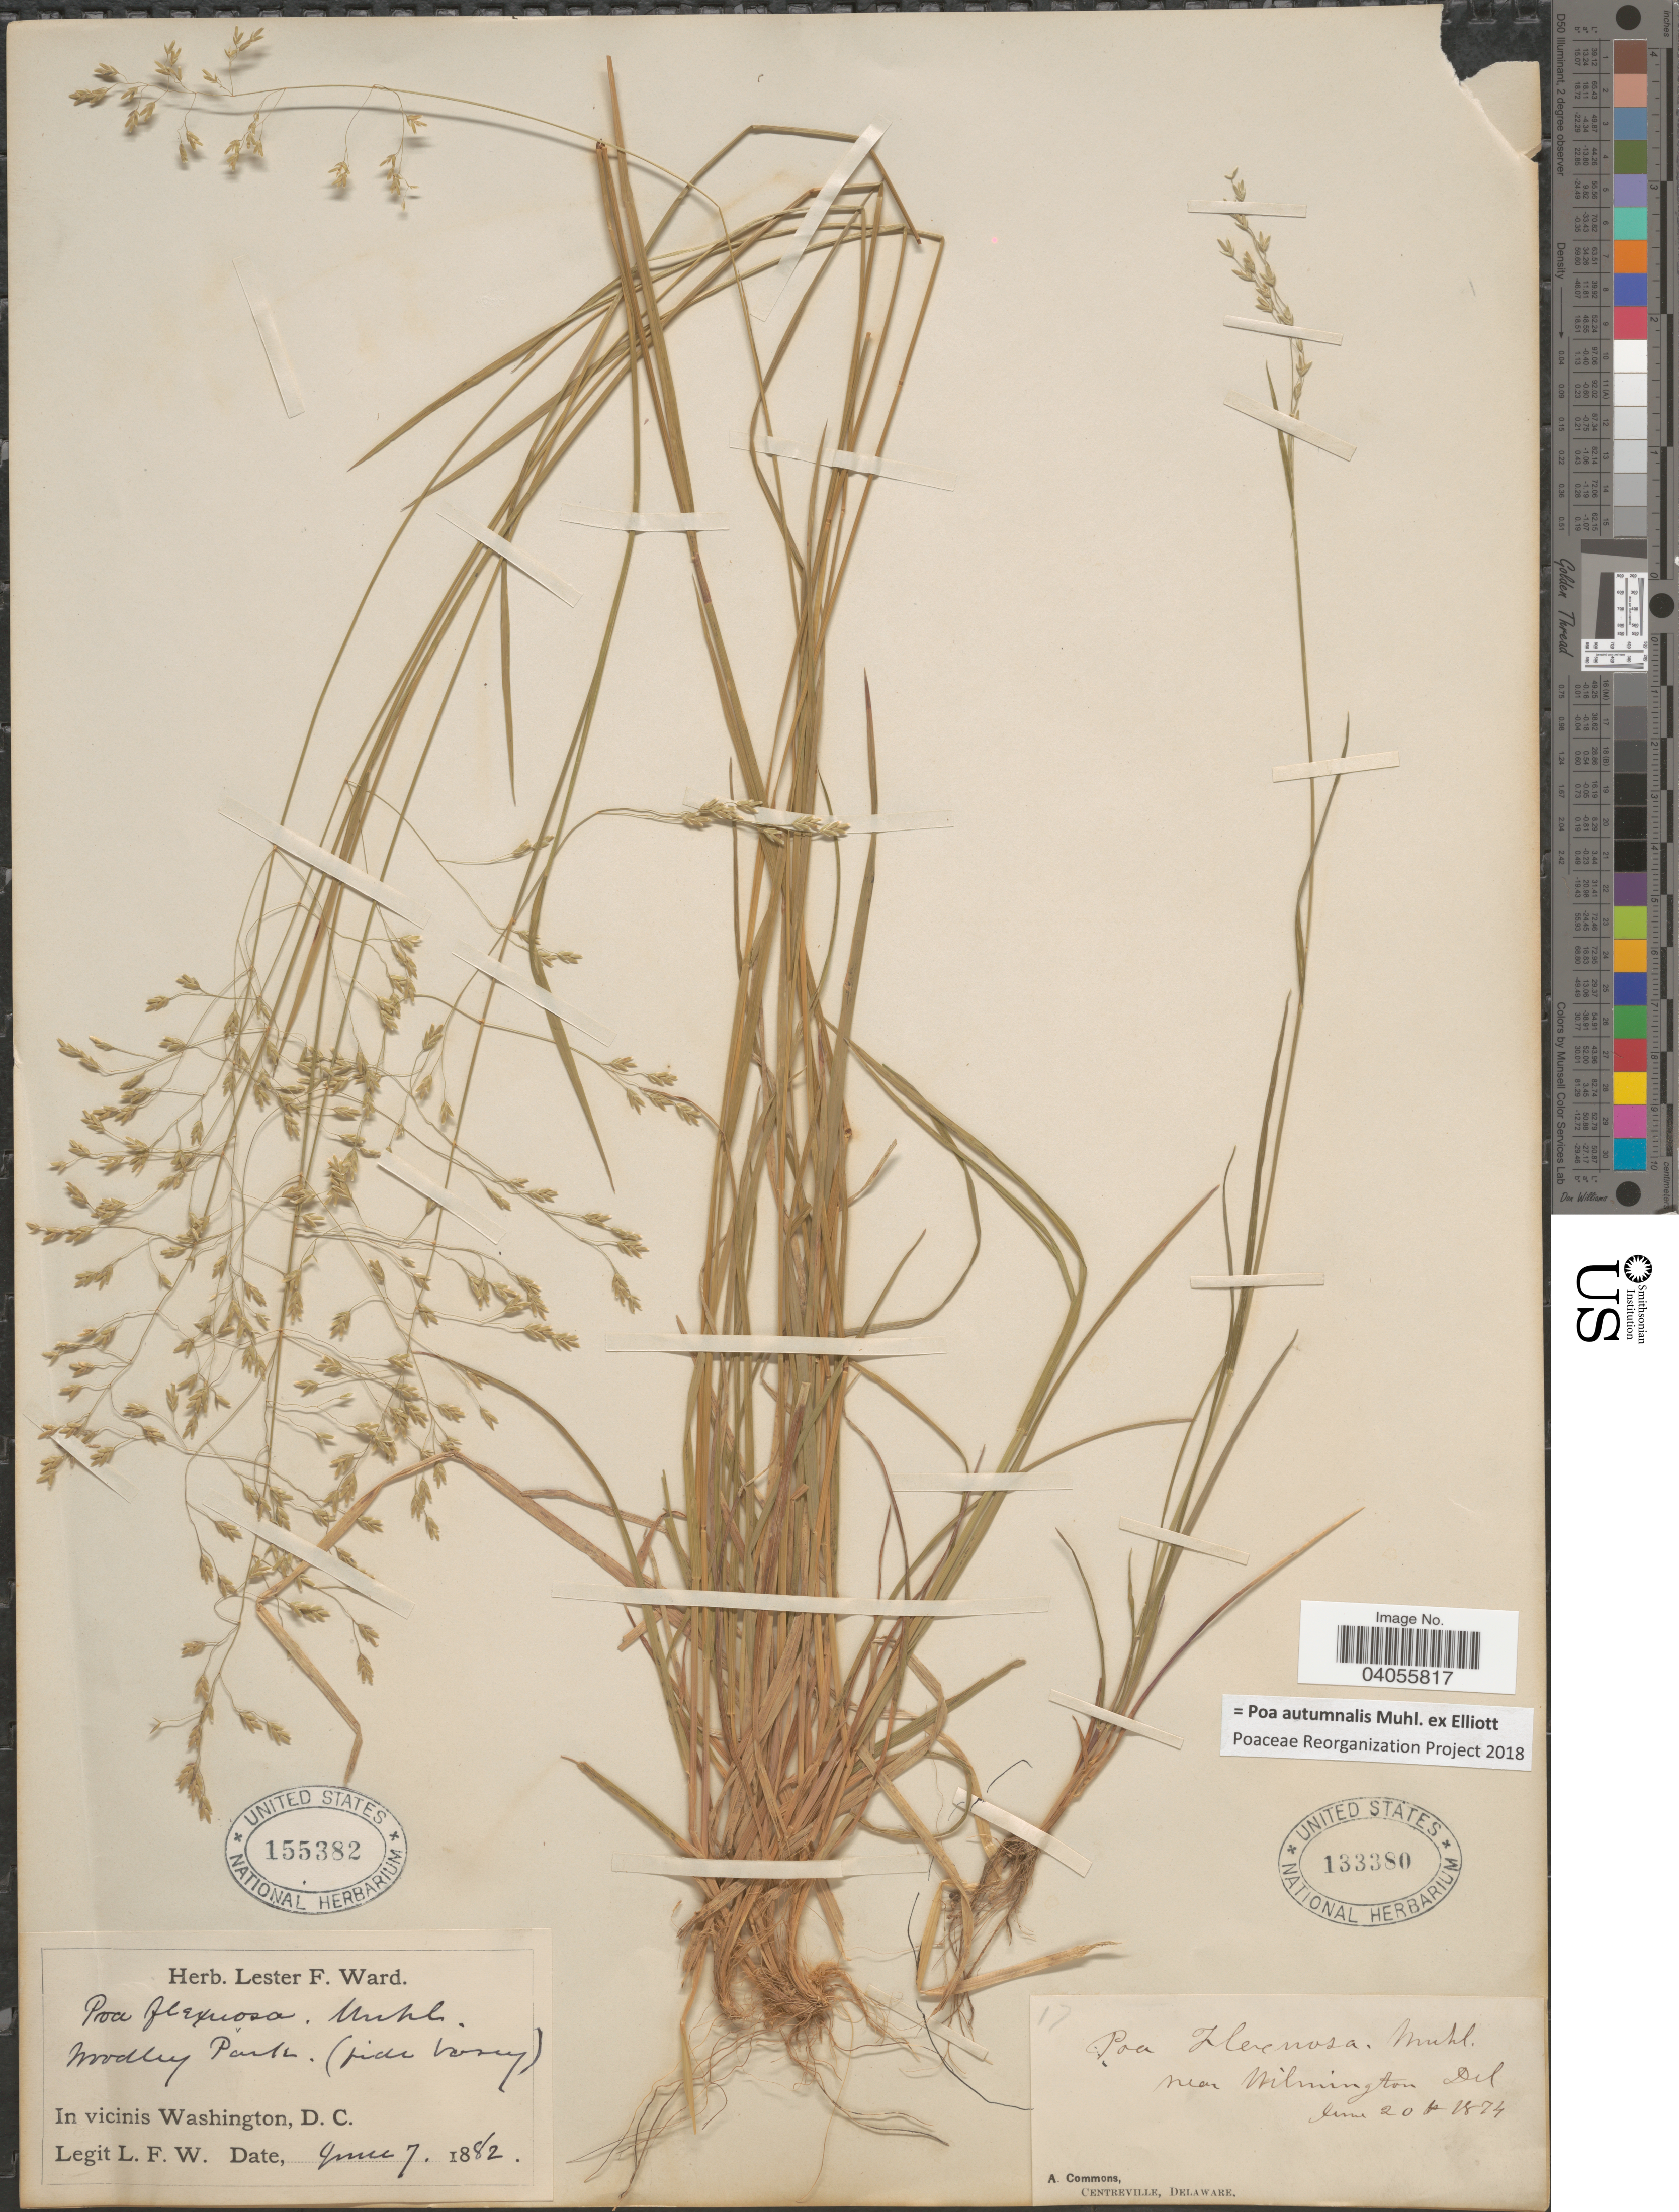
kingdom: Plantae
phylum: Tracheophyta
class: Liliopsida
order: Poales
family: Poaceae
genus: Poa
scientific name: Poa autumnalis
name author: Muhl. ex Elliott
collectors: A. Commons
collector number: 17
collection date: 1874-06-20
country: United States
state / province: Delaware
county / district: New Castle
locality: Near Wilmington.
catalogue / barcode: US 133380-2